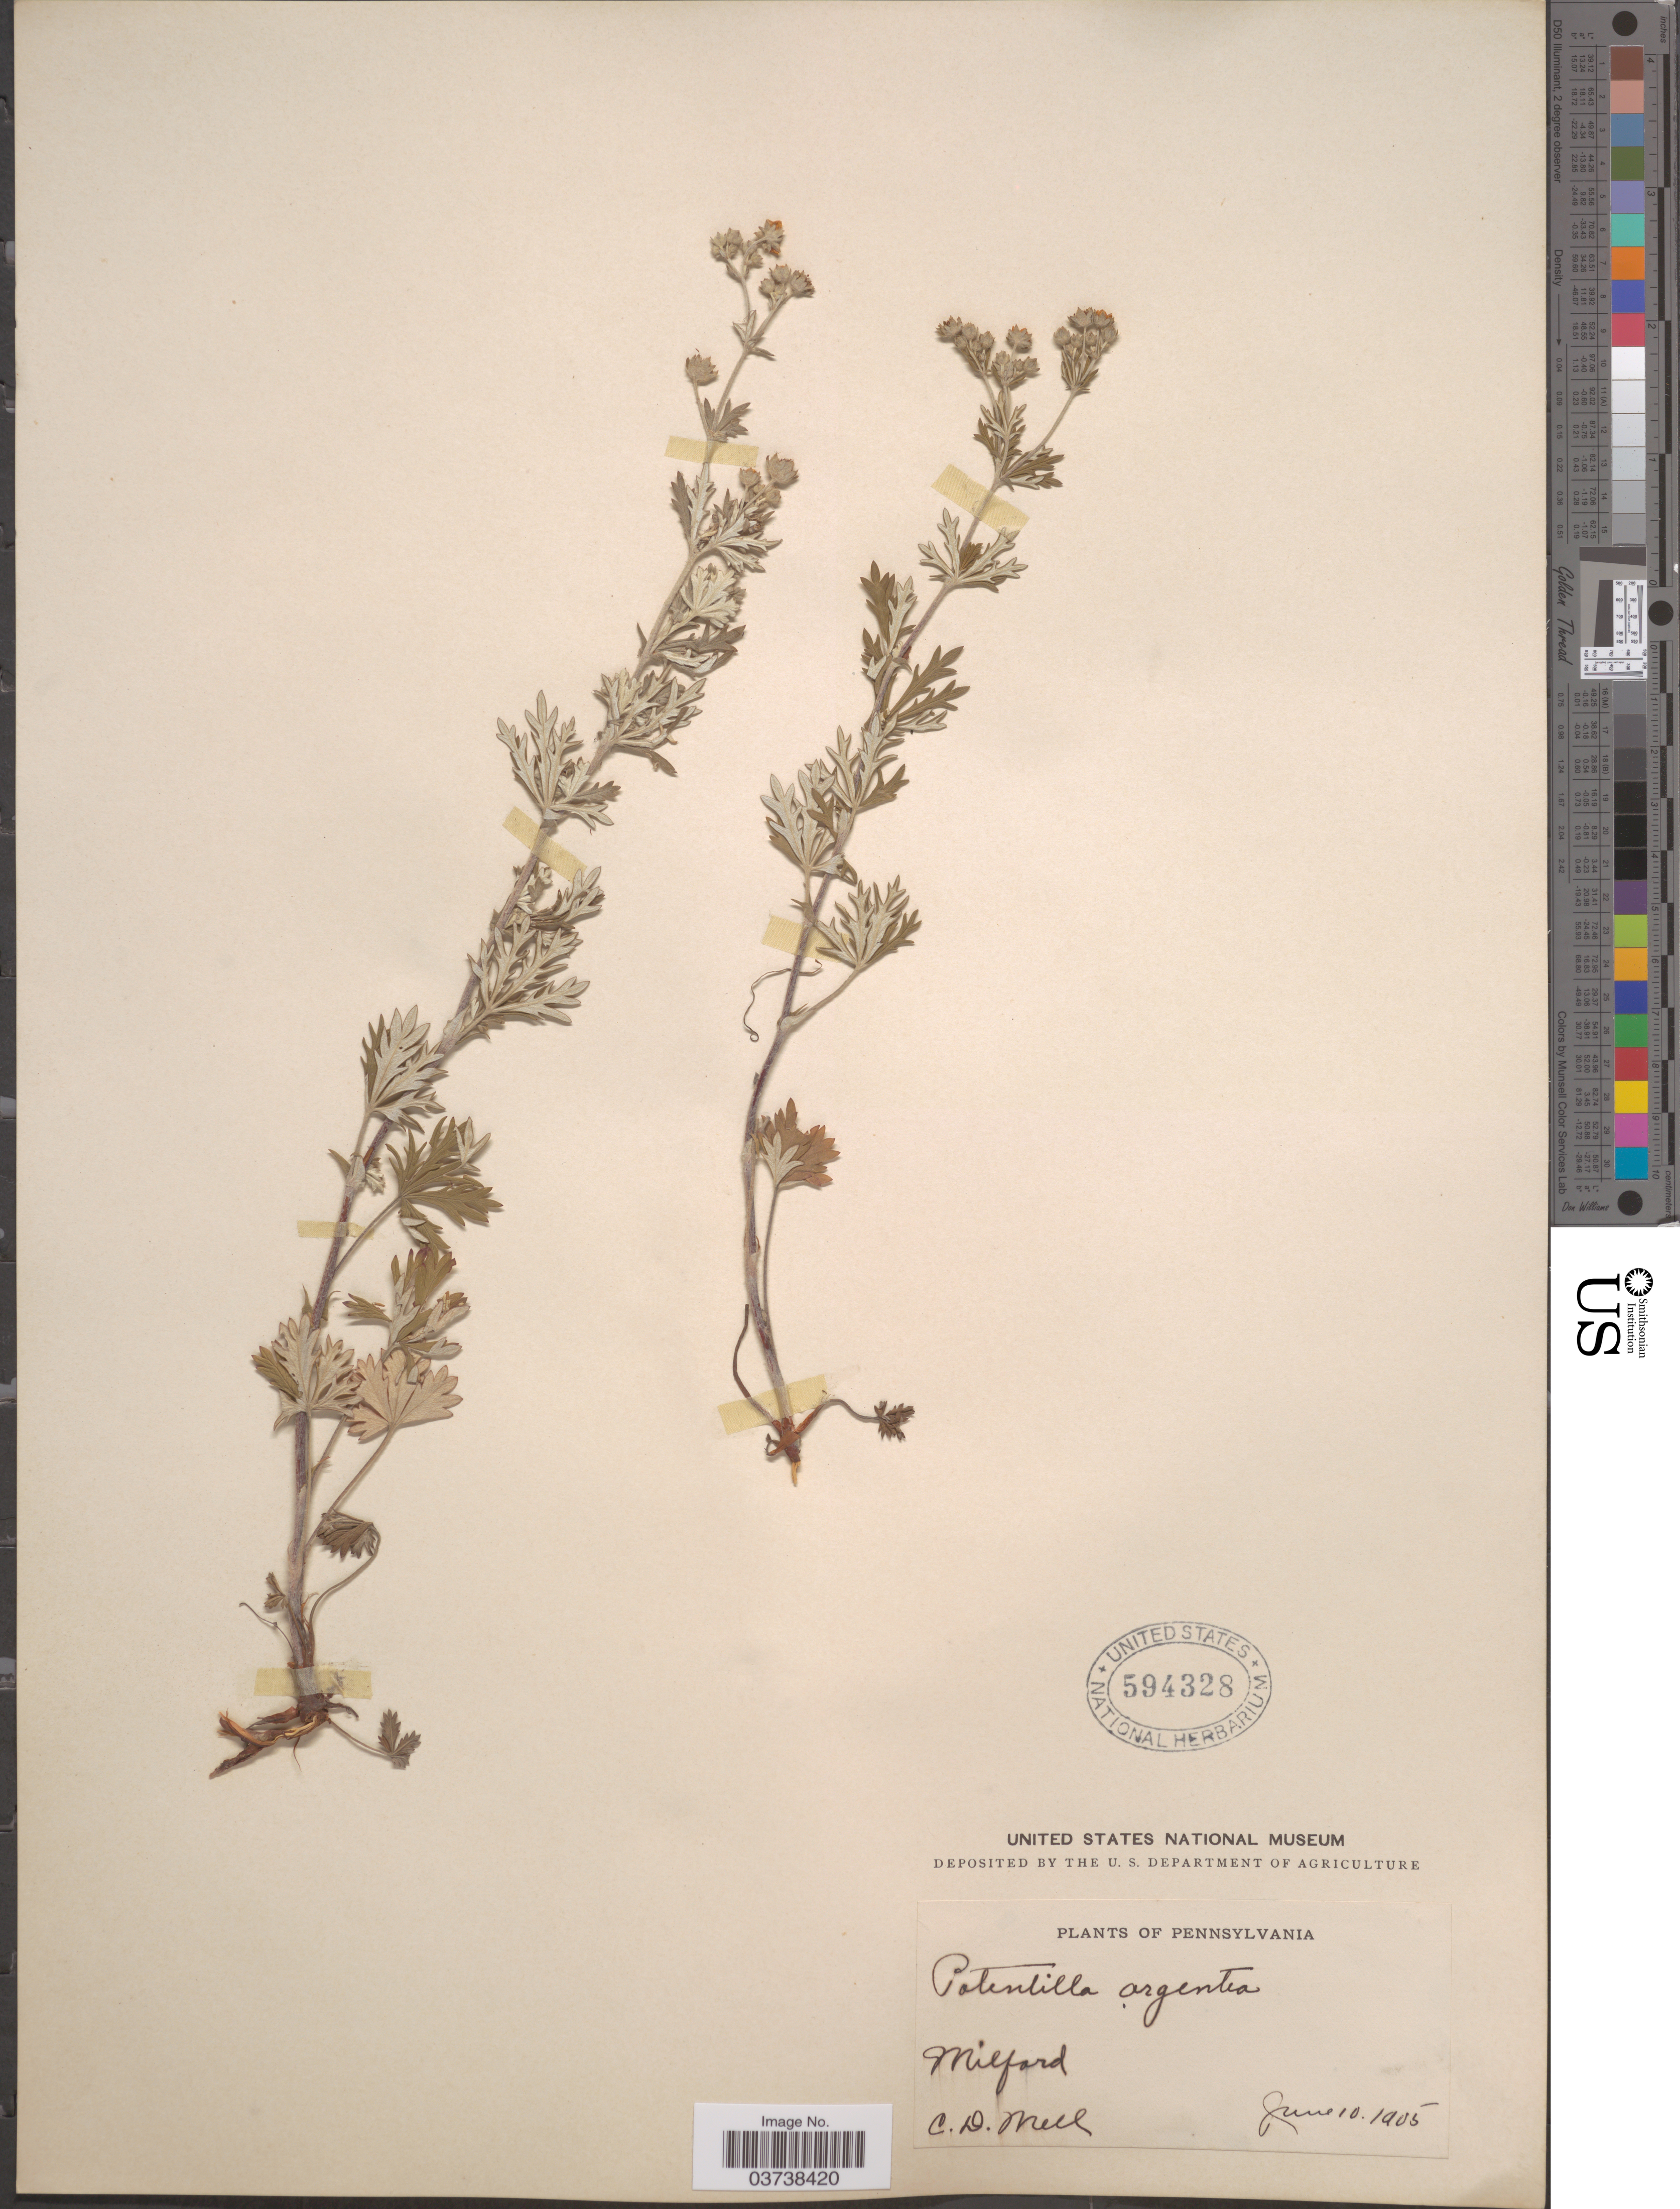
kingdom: Plantae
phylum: Tracheophyta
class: Magnoliopsida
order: Rosales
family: Rosaceae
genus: Potentilla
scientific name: Potentilla argentea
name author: L.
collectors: C. D. Mell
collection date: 1905-06-10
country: United States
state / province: Pennsylvania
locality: Milford.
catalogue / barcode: US 594328